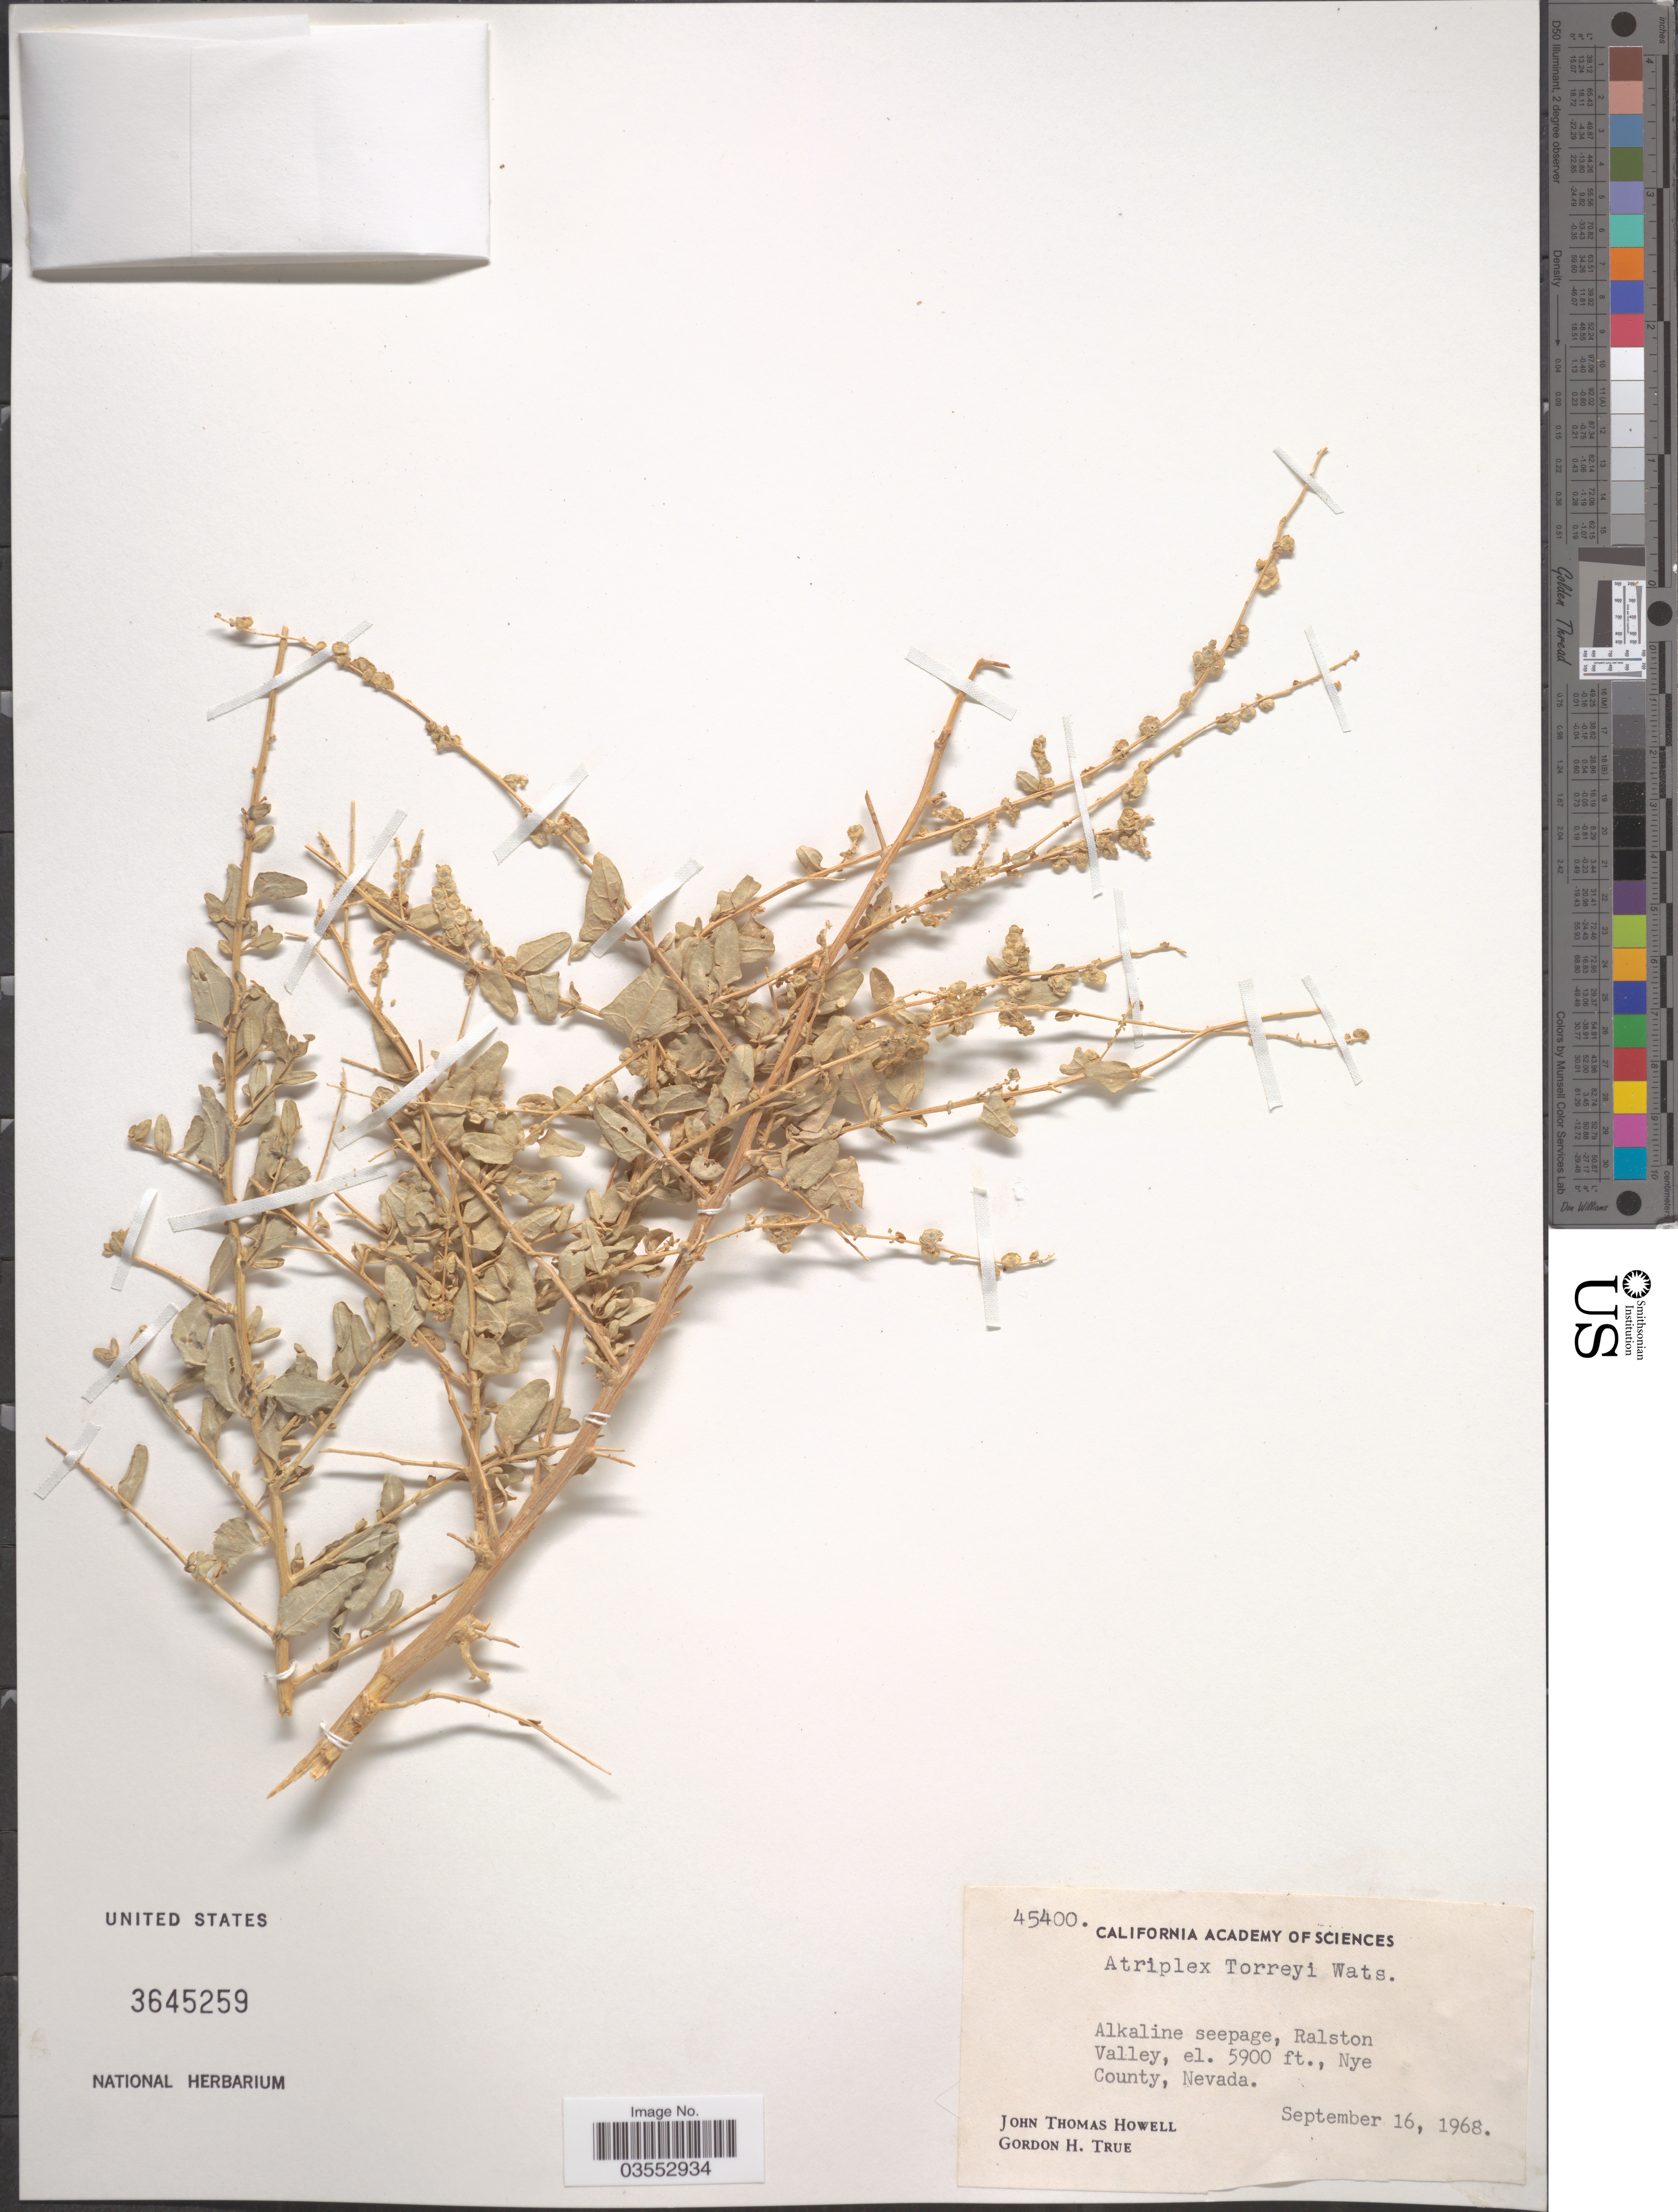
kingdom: Plantae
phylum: Tracheophyta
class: Magnoliopsida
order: Caryophyllales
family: Amaranthaceae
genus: Atriplex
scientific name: Atriplex torreyi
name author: (S. Watson) S. Watson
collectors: J. T. Howell & G. H. True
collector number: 45400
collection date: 1968-09-16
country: United States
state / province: Nevada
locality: Alkaline seepage, Ralston Valley, Nye County.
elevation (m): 1798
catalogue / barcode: US 3645259